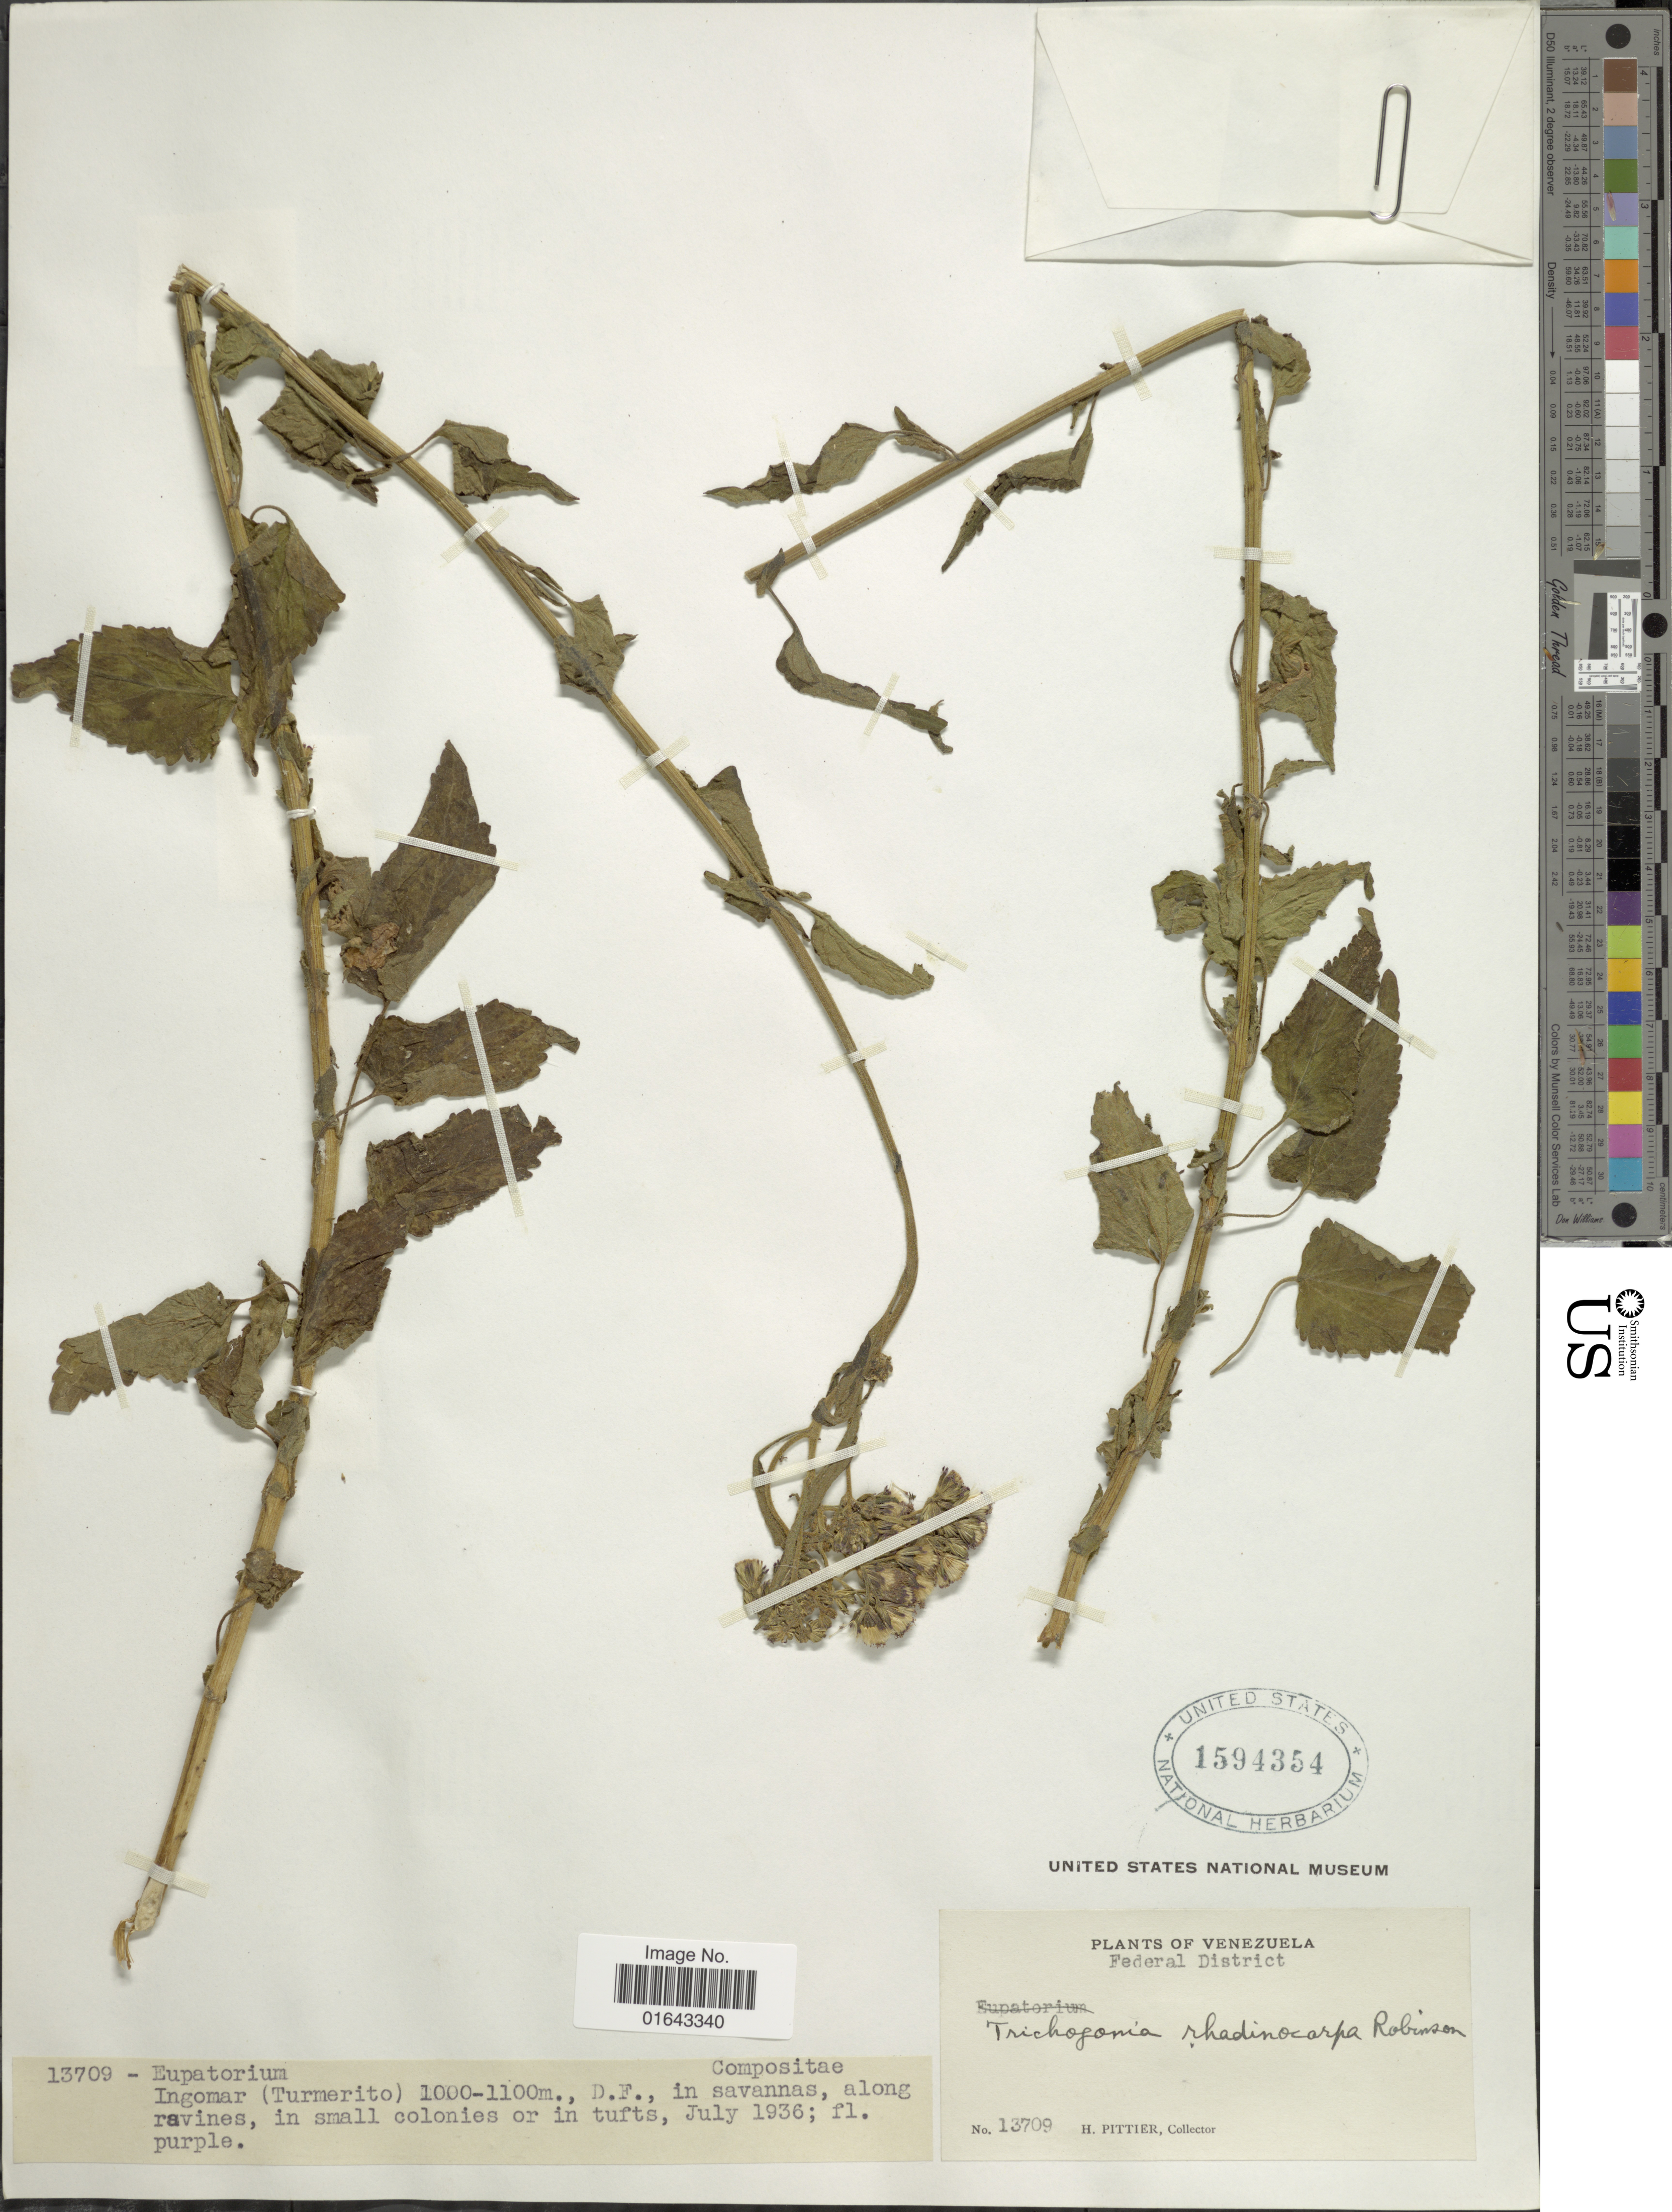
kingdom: Plantae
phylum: Tracheophyta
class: Magnoliopsida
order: Asterales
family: Asteraceae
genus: Trichogonia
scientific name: Trichogonia rhadinocarpa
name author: B.L. Rob.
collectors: H. F. Pittier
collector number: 13709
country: Venezuela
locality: Federal District. Ingomar (Turmerito)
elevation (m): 1000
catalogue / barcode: US 1594354